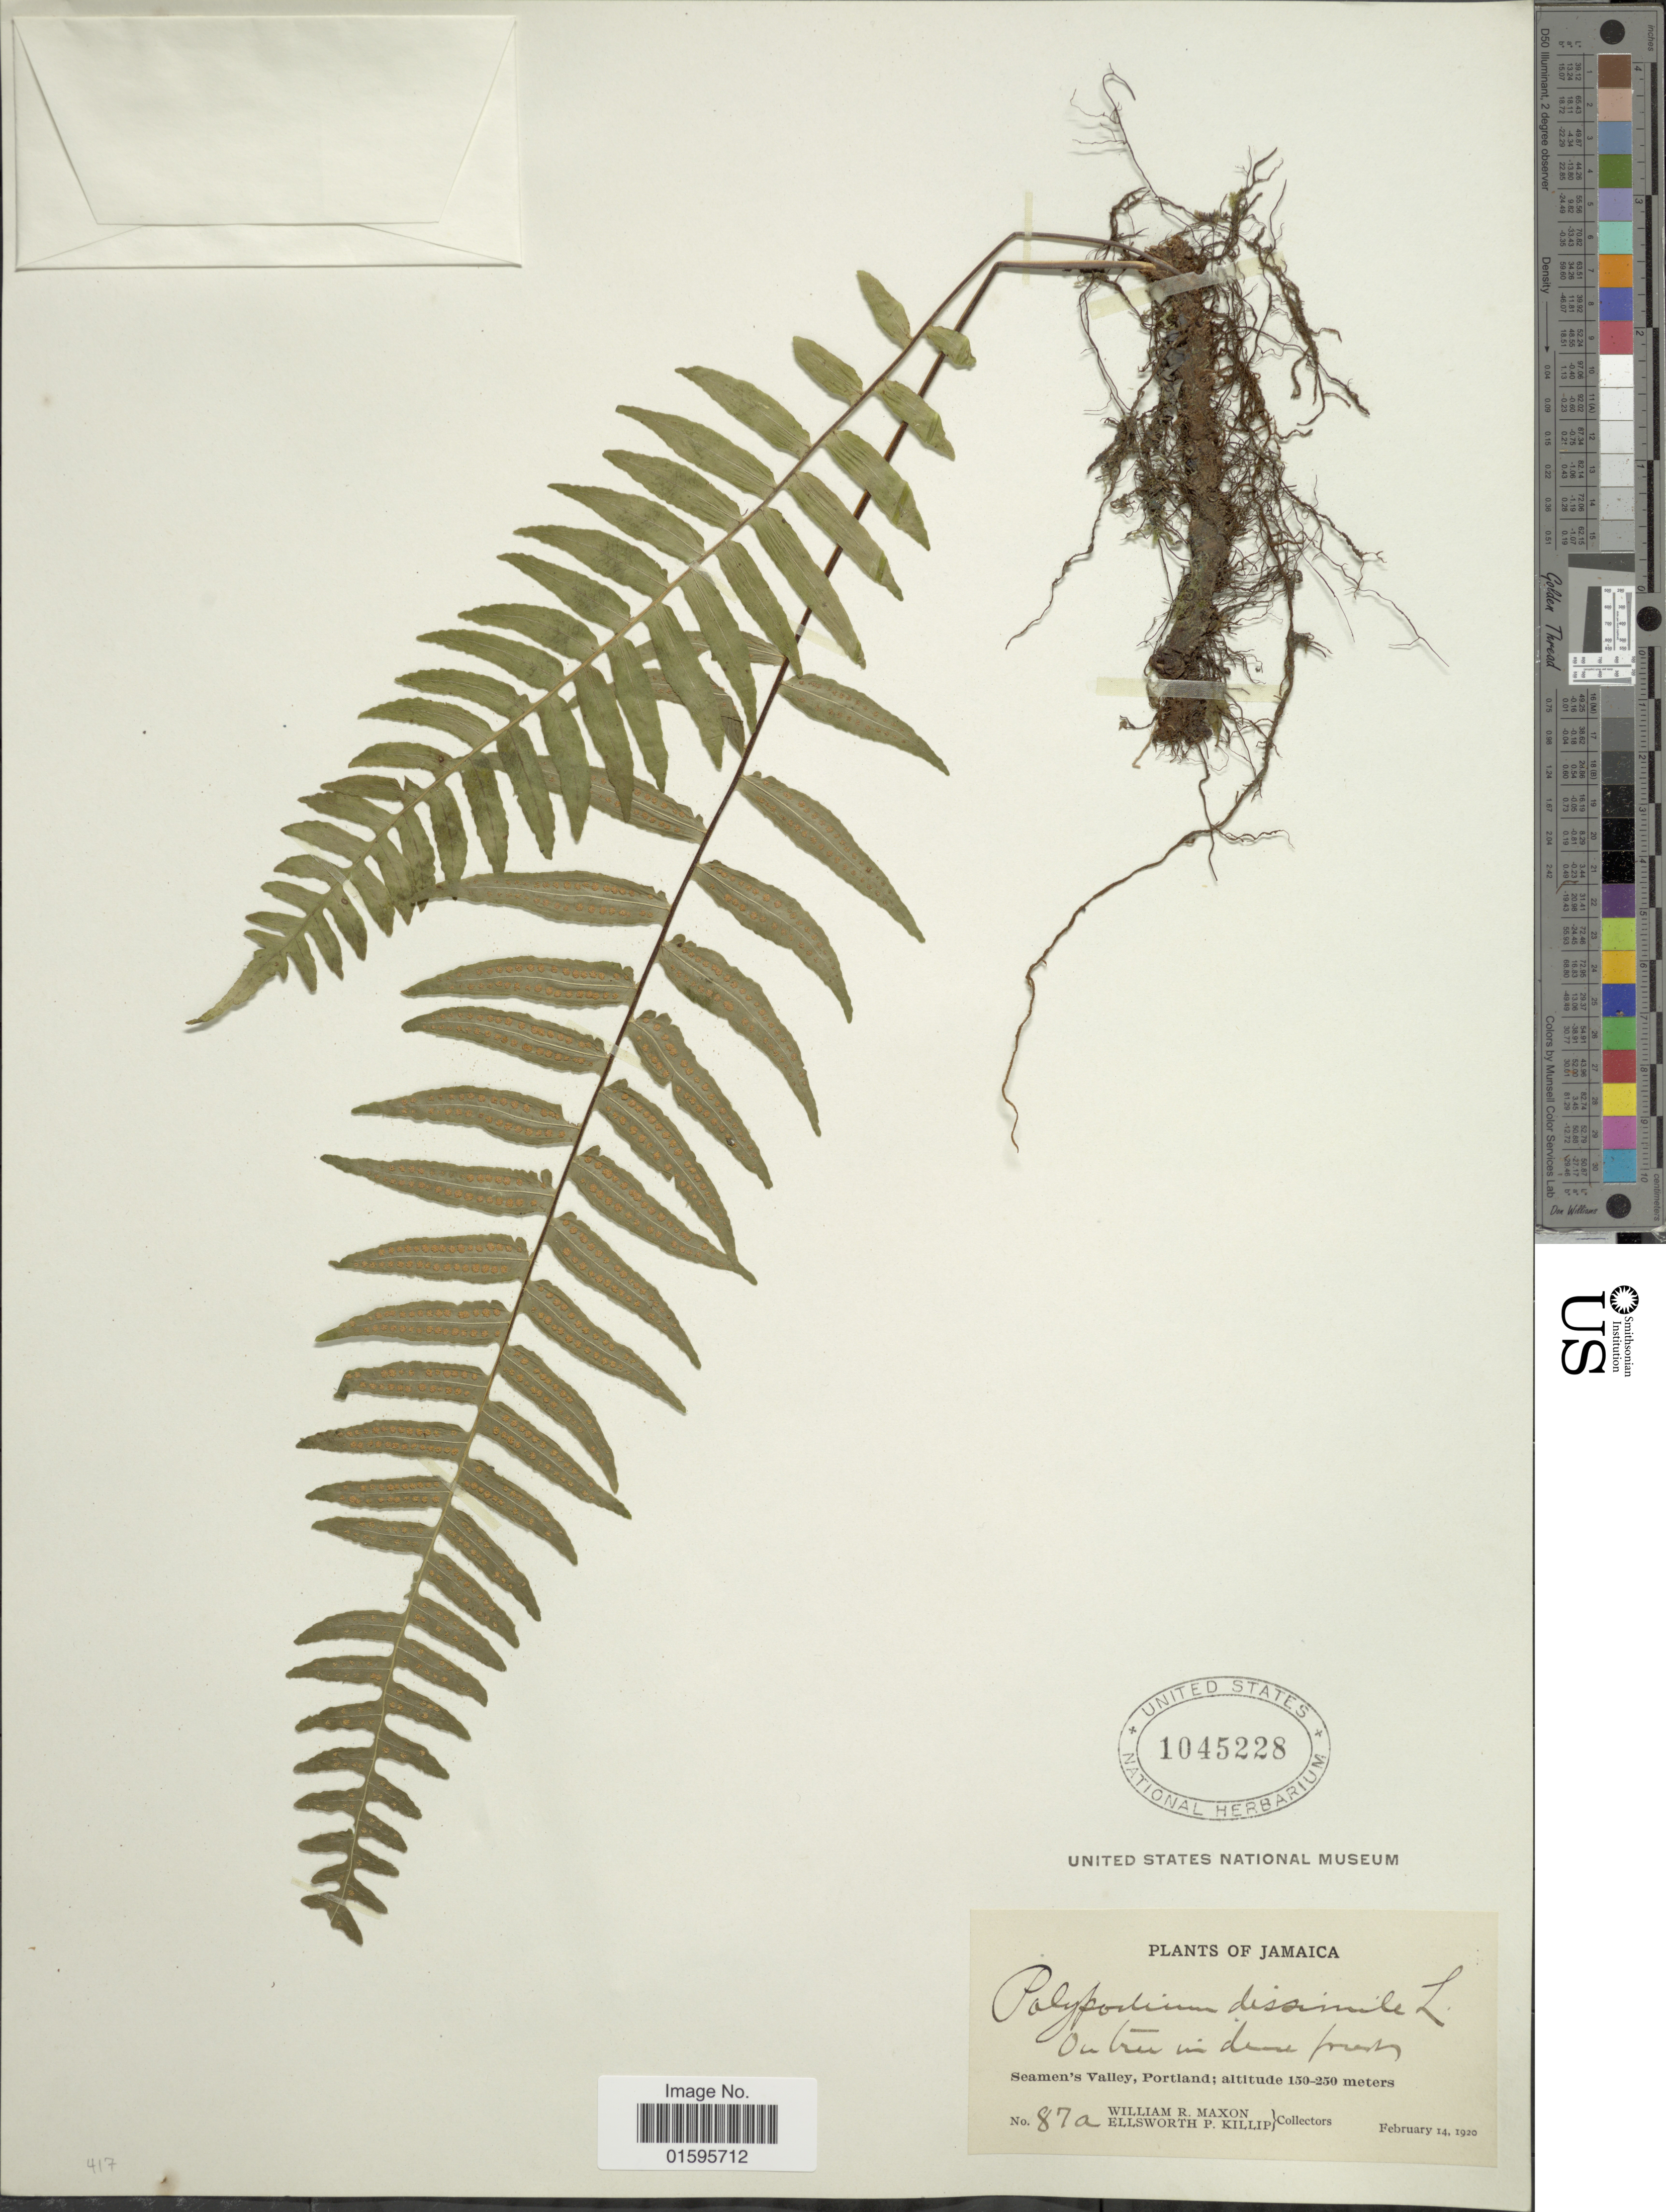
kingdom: Plantae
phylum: Tracheophyta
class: Polypodiopsida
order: Polypodiales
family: Polypodiaceae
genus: Polypodium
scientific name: Polypodium dulce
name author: Poir.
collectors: W. R. Maxon & E. P. Killip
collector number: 87a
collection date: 1920-02-14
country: Jamaica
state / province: Portland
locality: Seamen's Valley, Portland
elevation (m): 150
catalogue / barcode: US 1045228